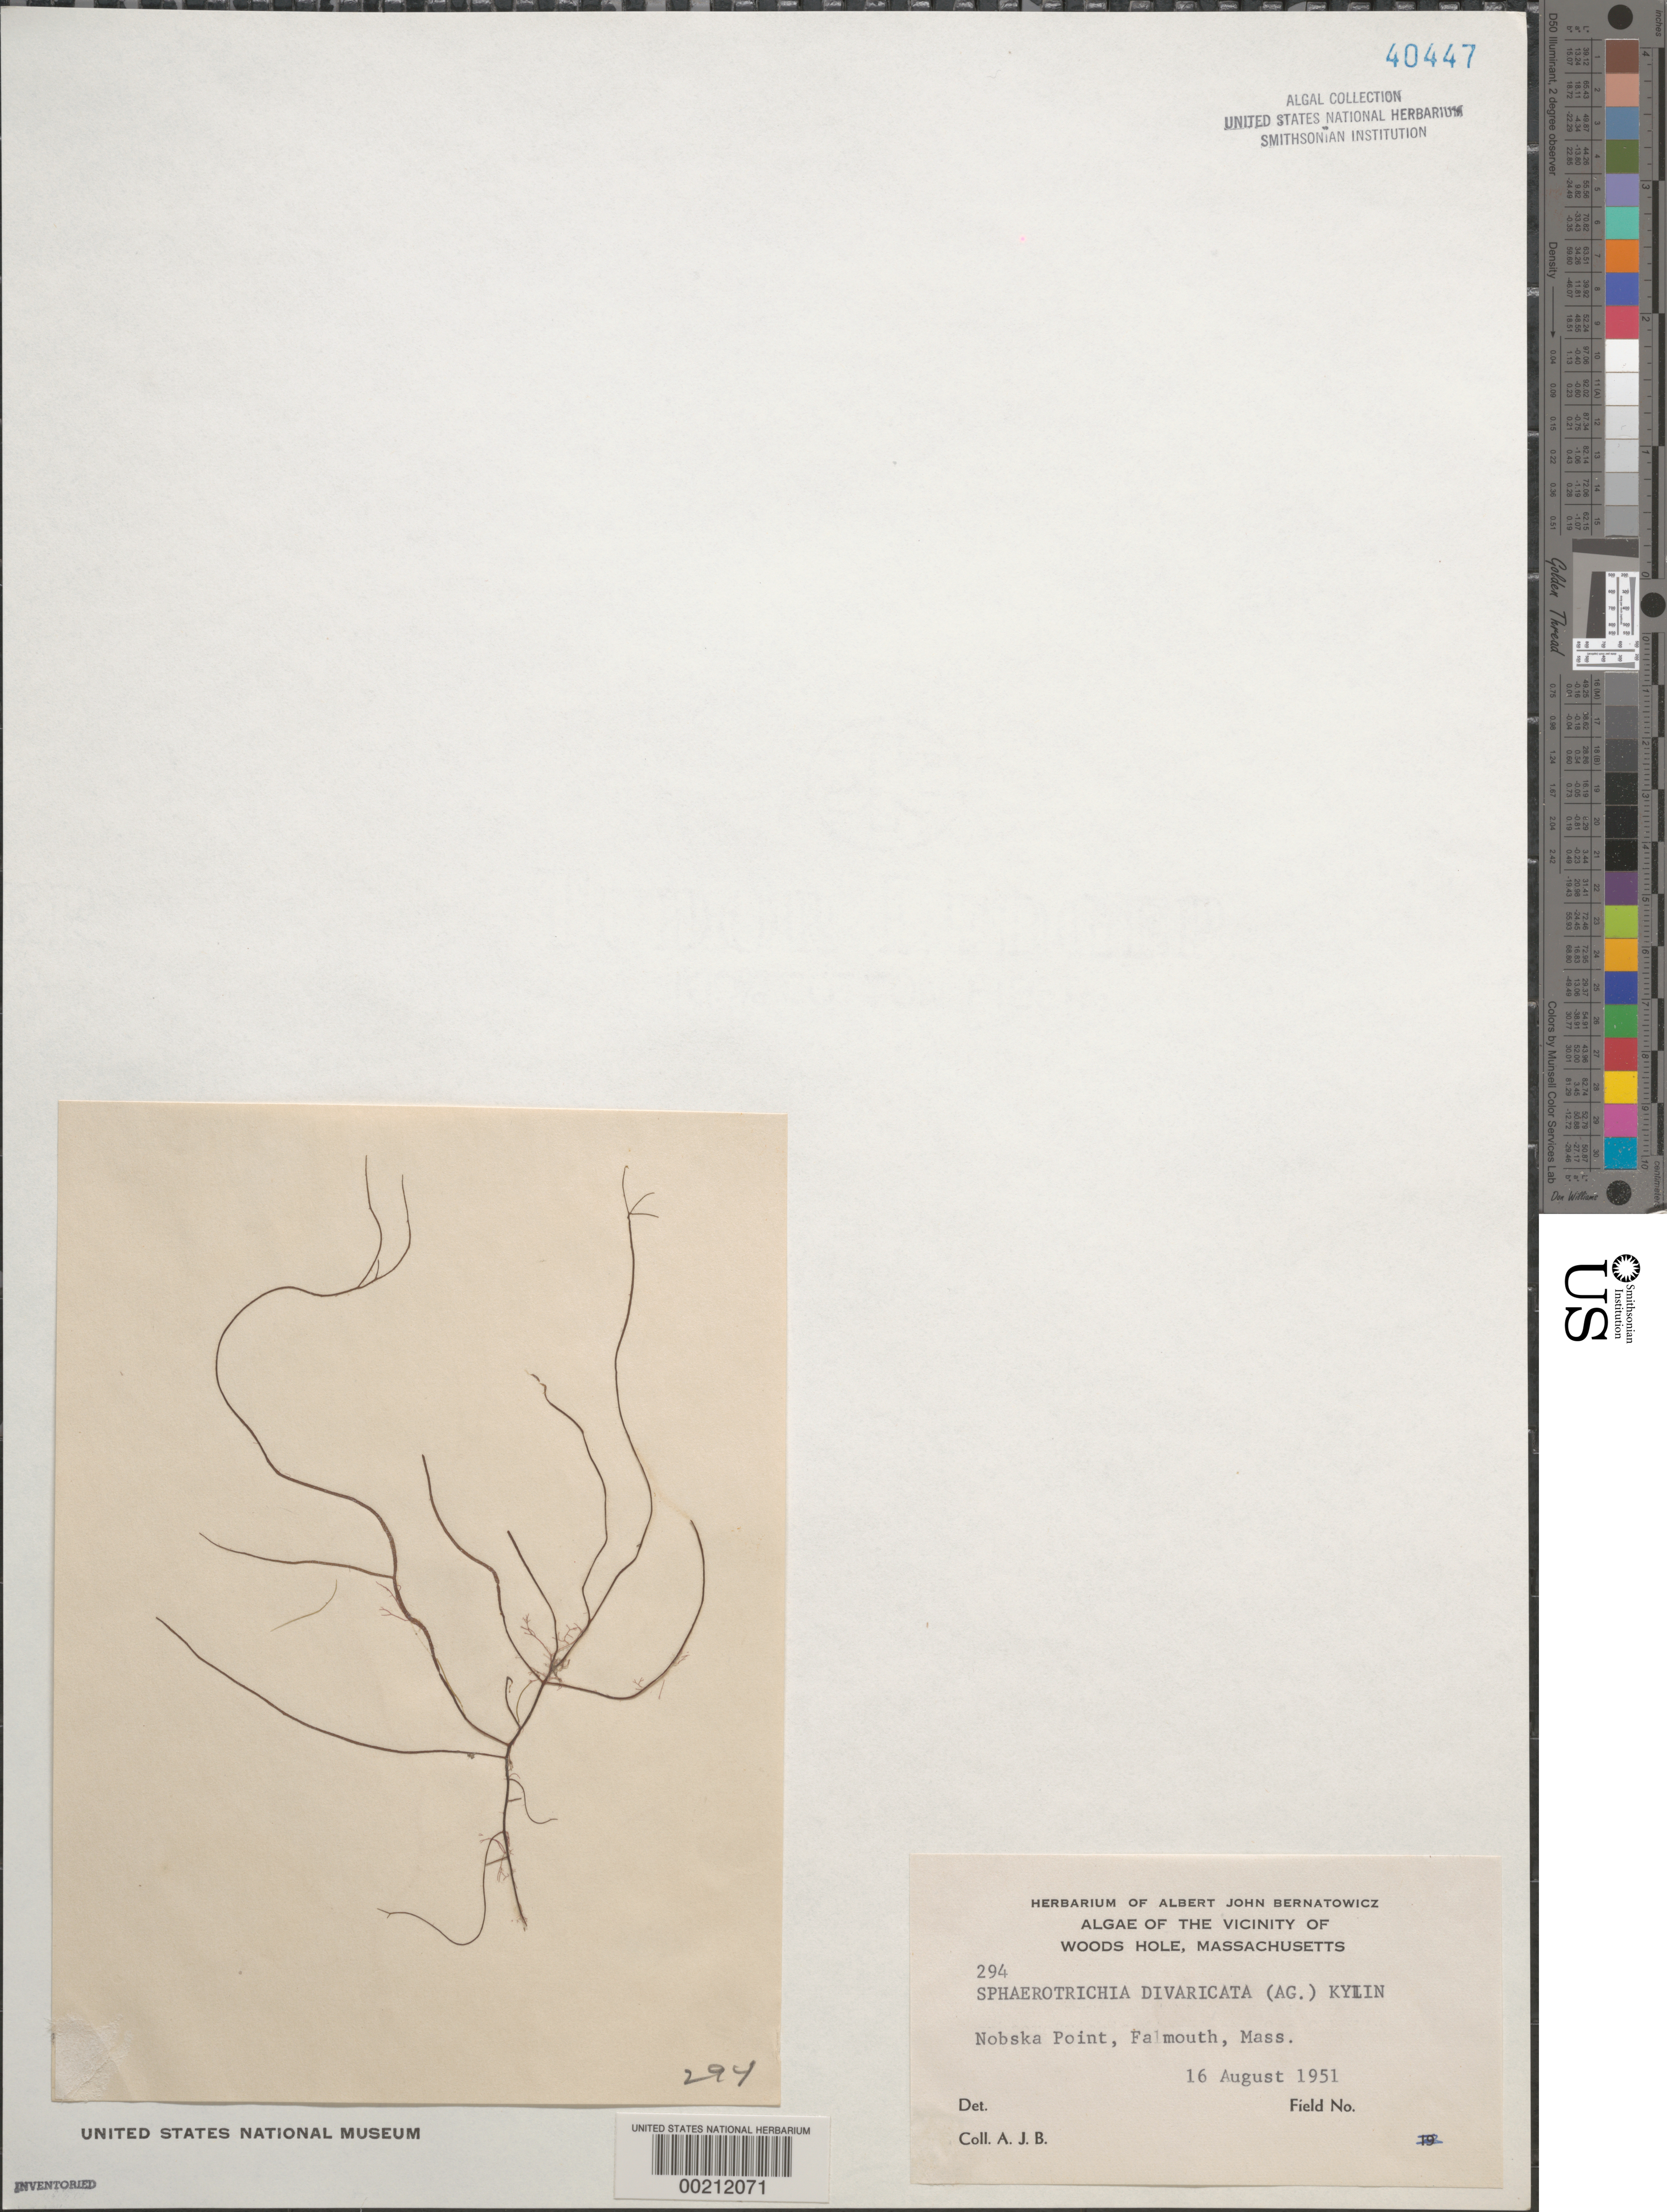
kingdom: Chromista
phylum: Ochrophyta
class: Phaeophyceae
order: Ectocarpales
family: Chordariaceae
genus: Sphaerotrichia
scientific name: Sphaerotrichia divaricata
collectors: A. Bernatowicz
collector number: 294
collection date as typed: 16 Aug 1951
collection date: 1951-08-16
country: United States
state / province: Massachusetts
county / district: Barnstable County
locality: Nobska Point, Falmouth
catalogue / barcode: US 40447